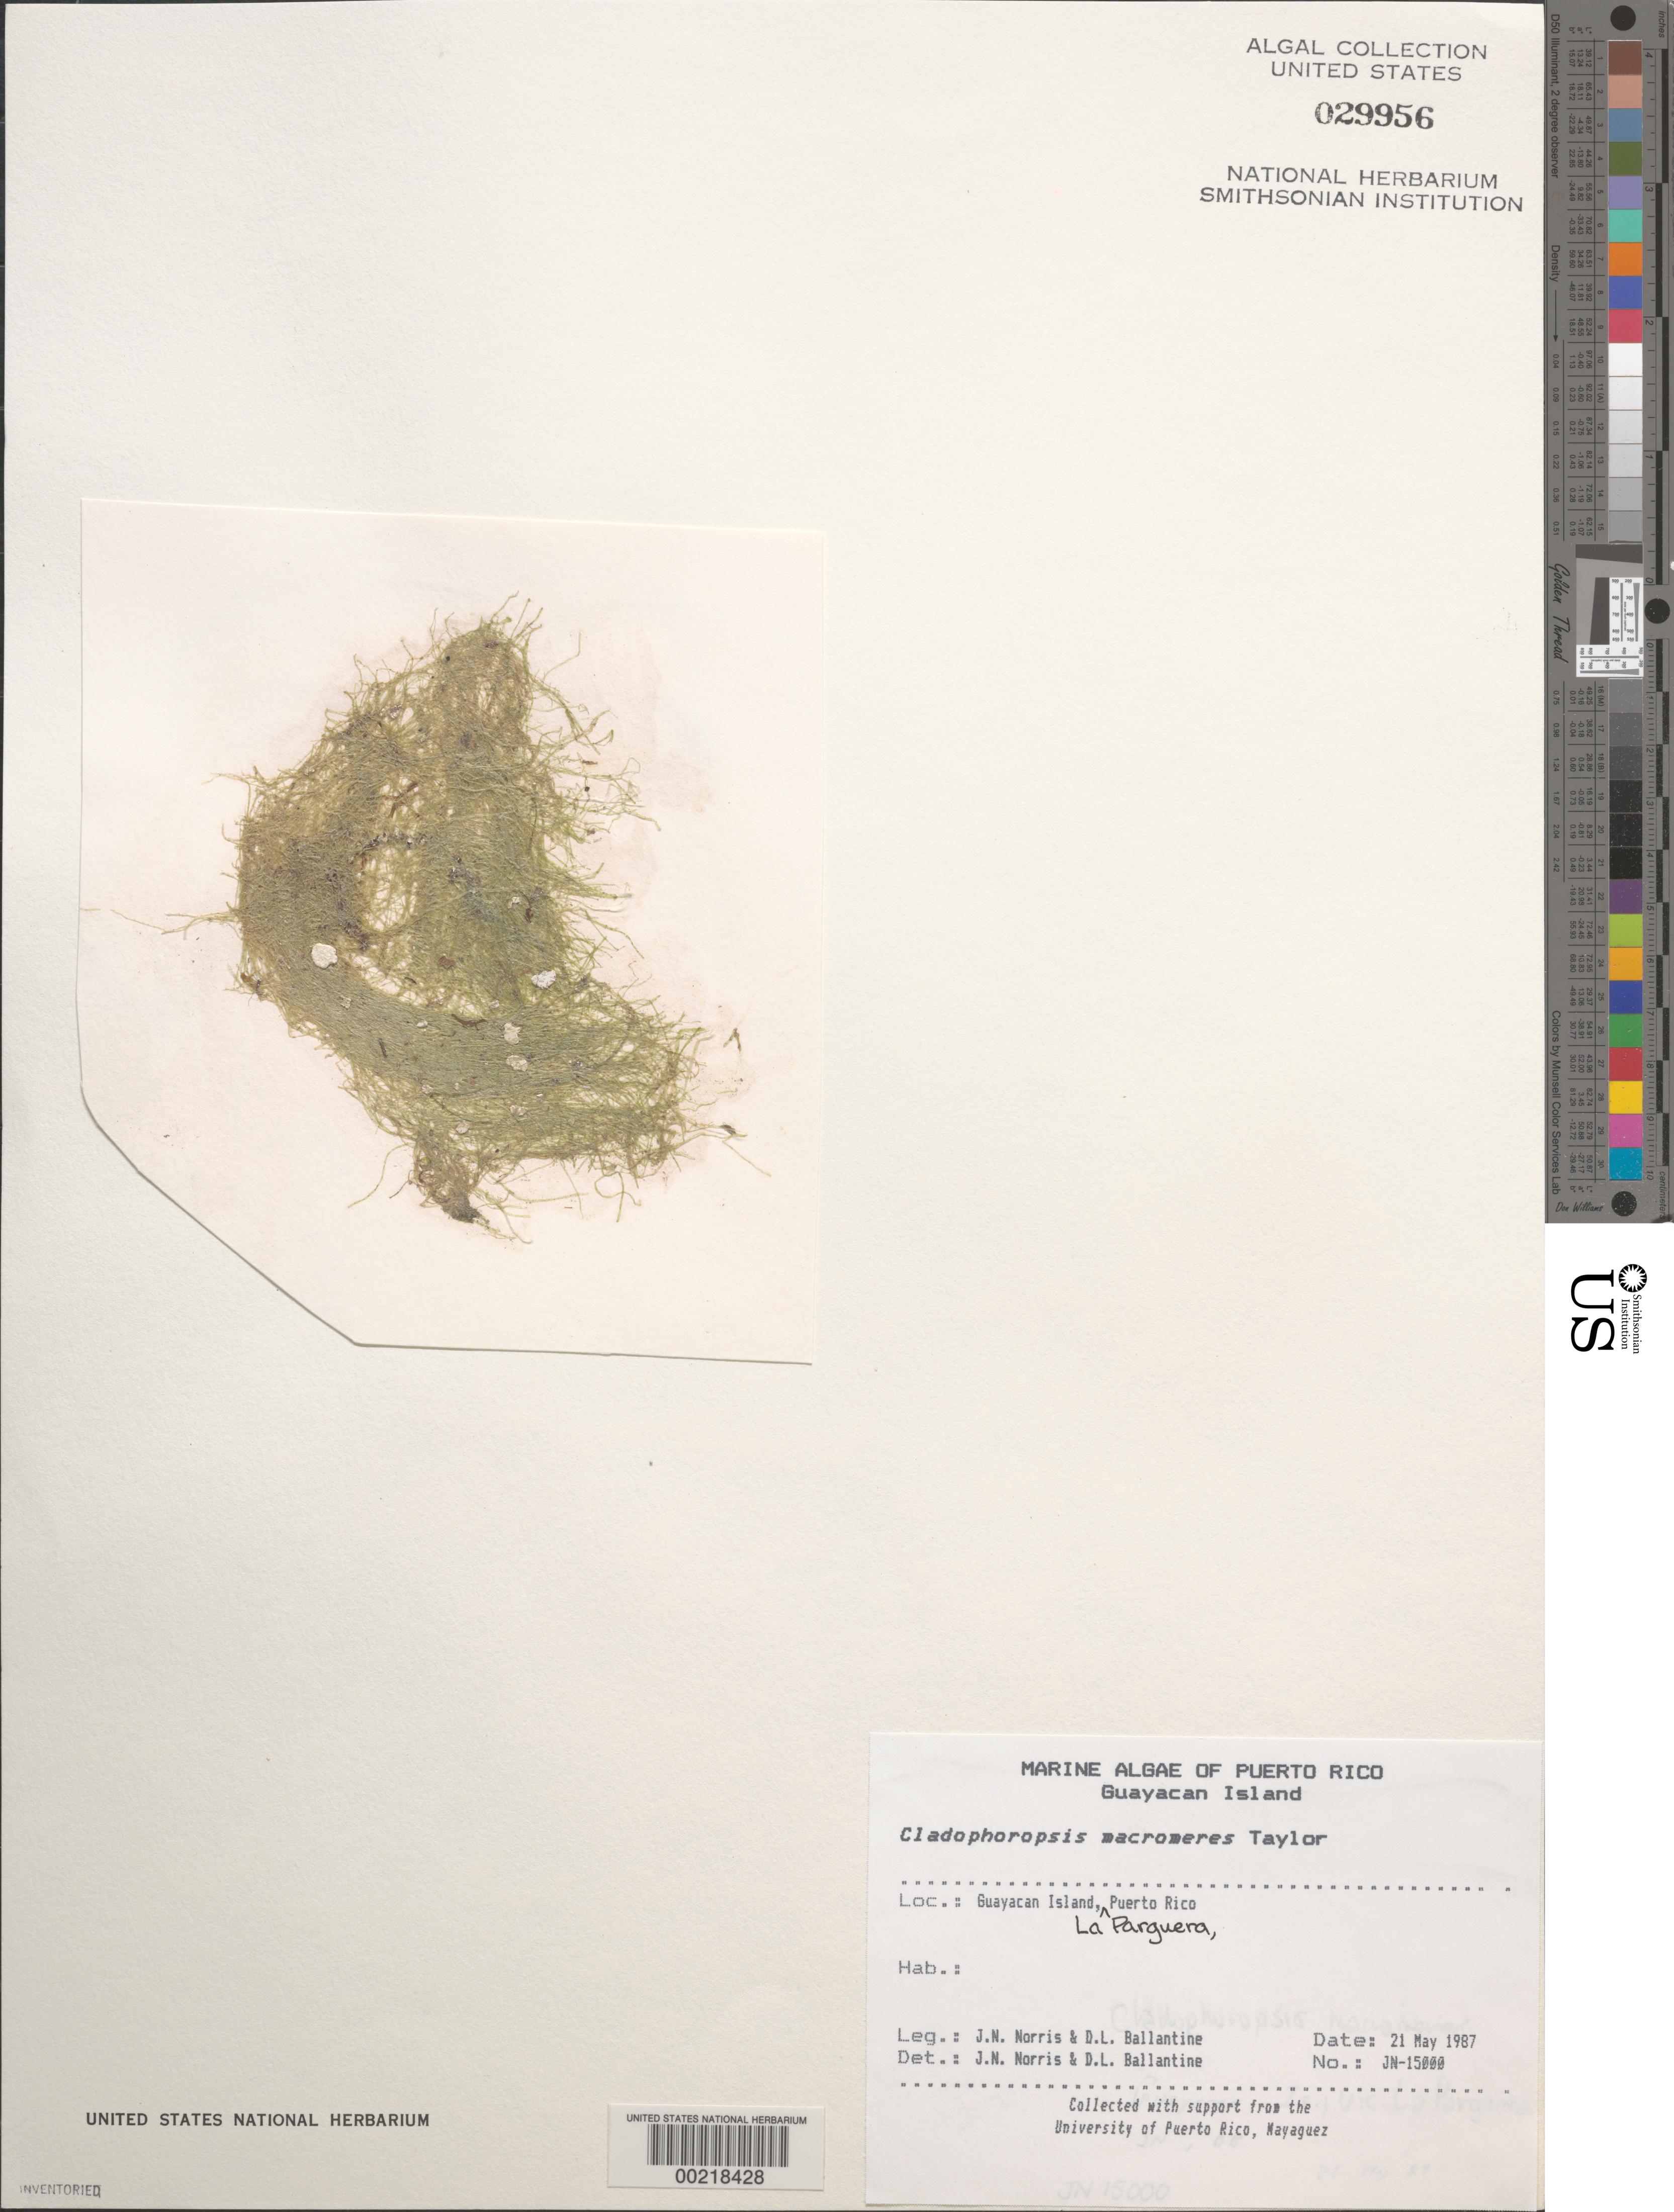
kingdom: Plantae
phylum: Chlorophyta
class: Ulvophyceae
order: Siphonocladales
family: Boodleaceae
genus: Cladophoropsis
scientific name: Cladophoropsis macromeres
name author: W.R. Taylor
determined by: Norris, J. N.; Ballantine, D. L.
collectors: J. N. Norris & D.L. Ballantine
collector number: JN-15000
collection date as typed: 21 May 1987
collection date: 1987-05-21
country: Puerto Rico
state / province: Lajas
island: Guayacan Island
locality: La Parguera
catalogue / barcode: US 29956